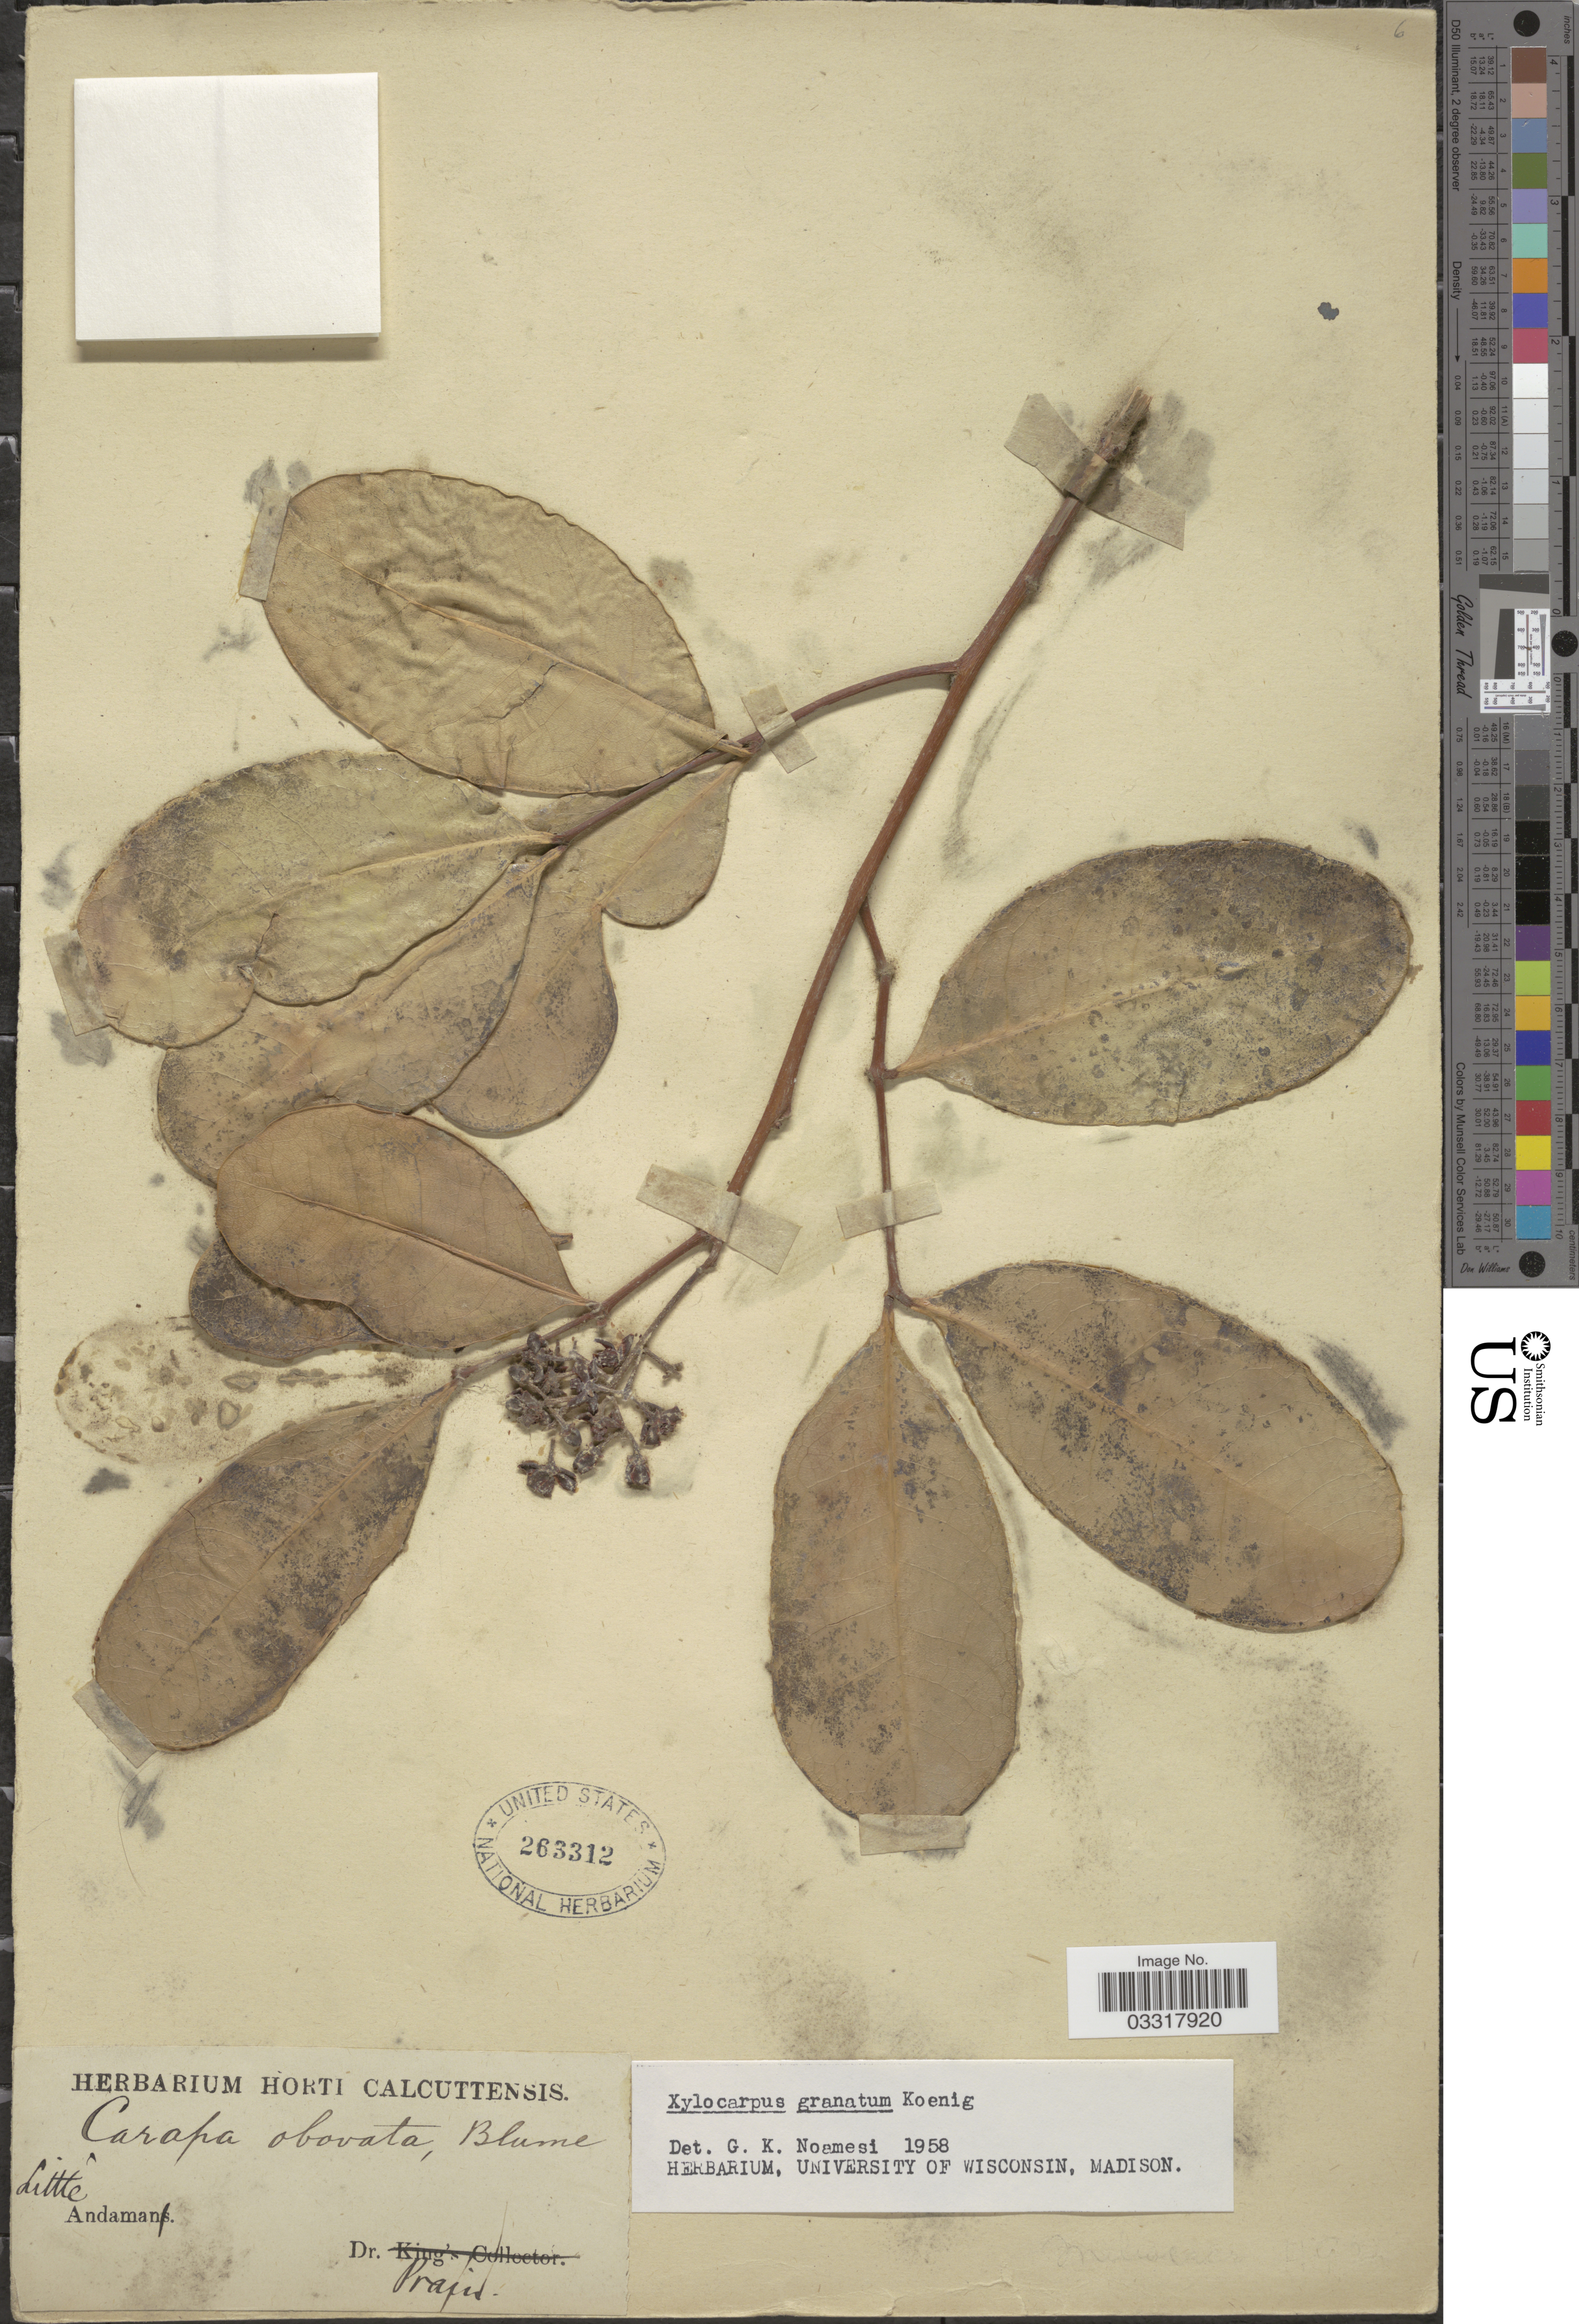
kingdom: Plantae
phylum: Tracheophyta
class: Magnoliopsida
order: Sapindales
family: Meliaceae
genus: Xylocarpus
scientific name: Xylocarpus granatum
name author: J. Koenig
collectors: Dr. Prain's collector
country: India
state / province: Andaman and Nicobar Islands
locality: Little Andaman.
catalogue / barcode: US 263312